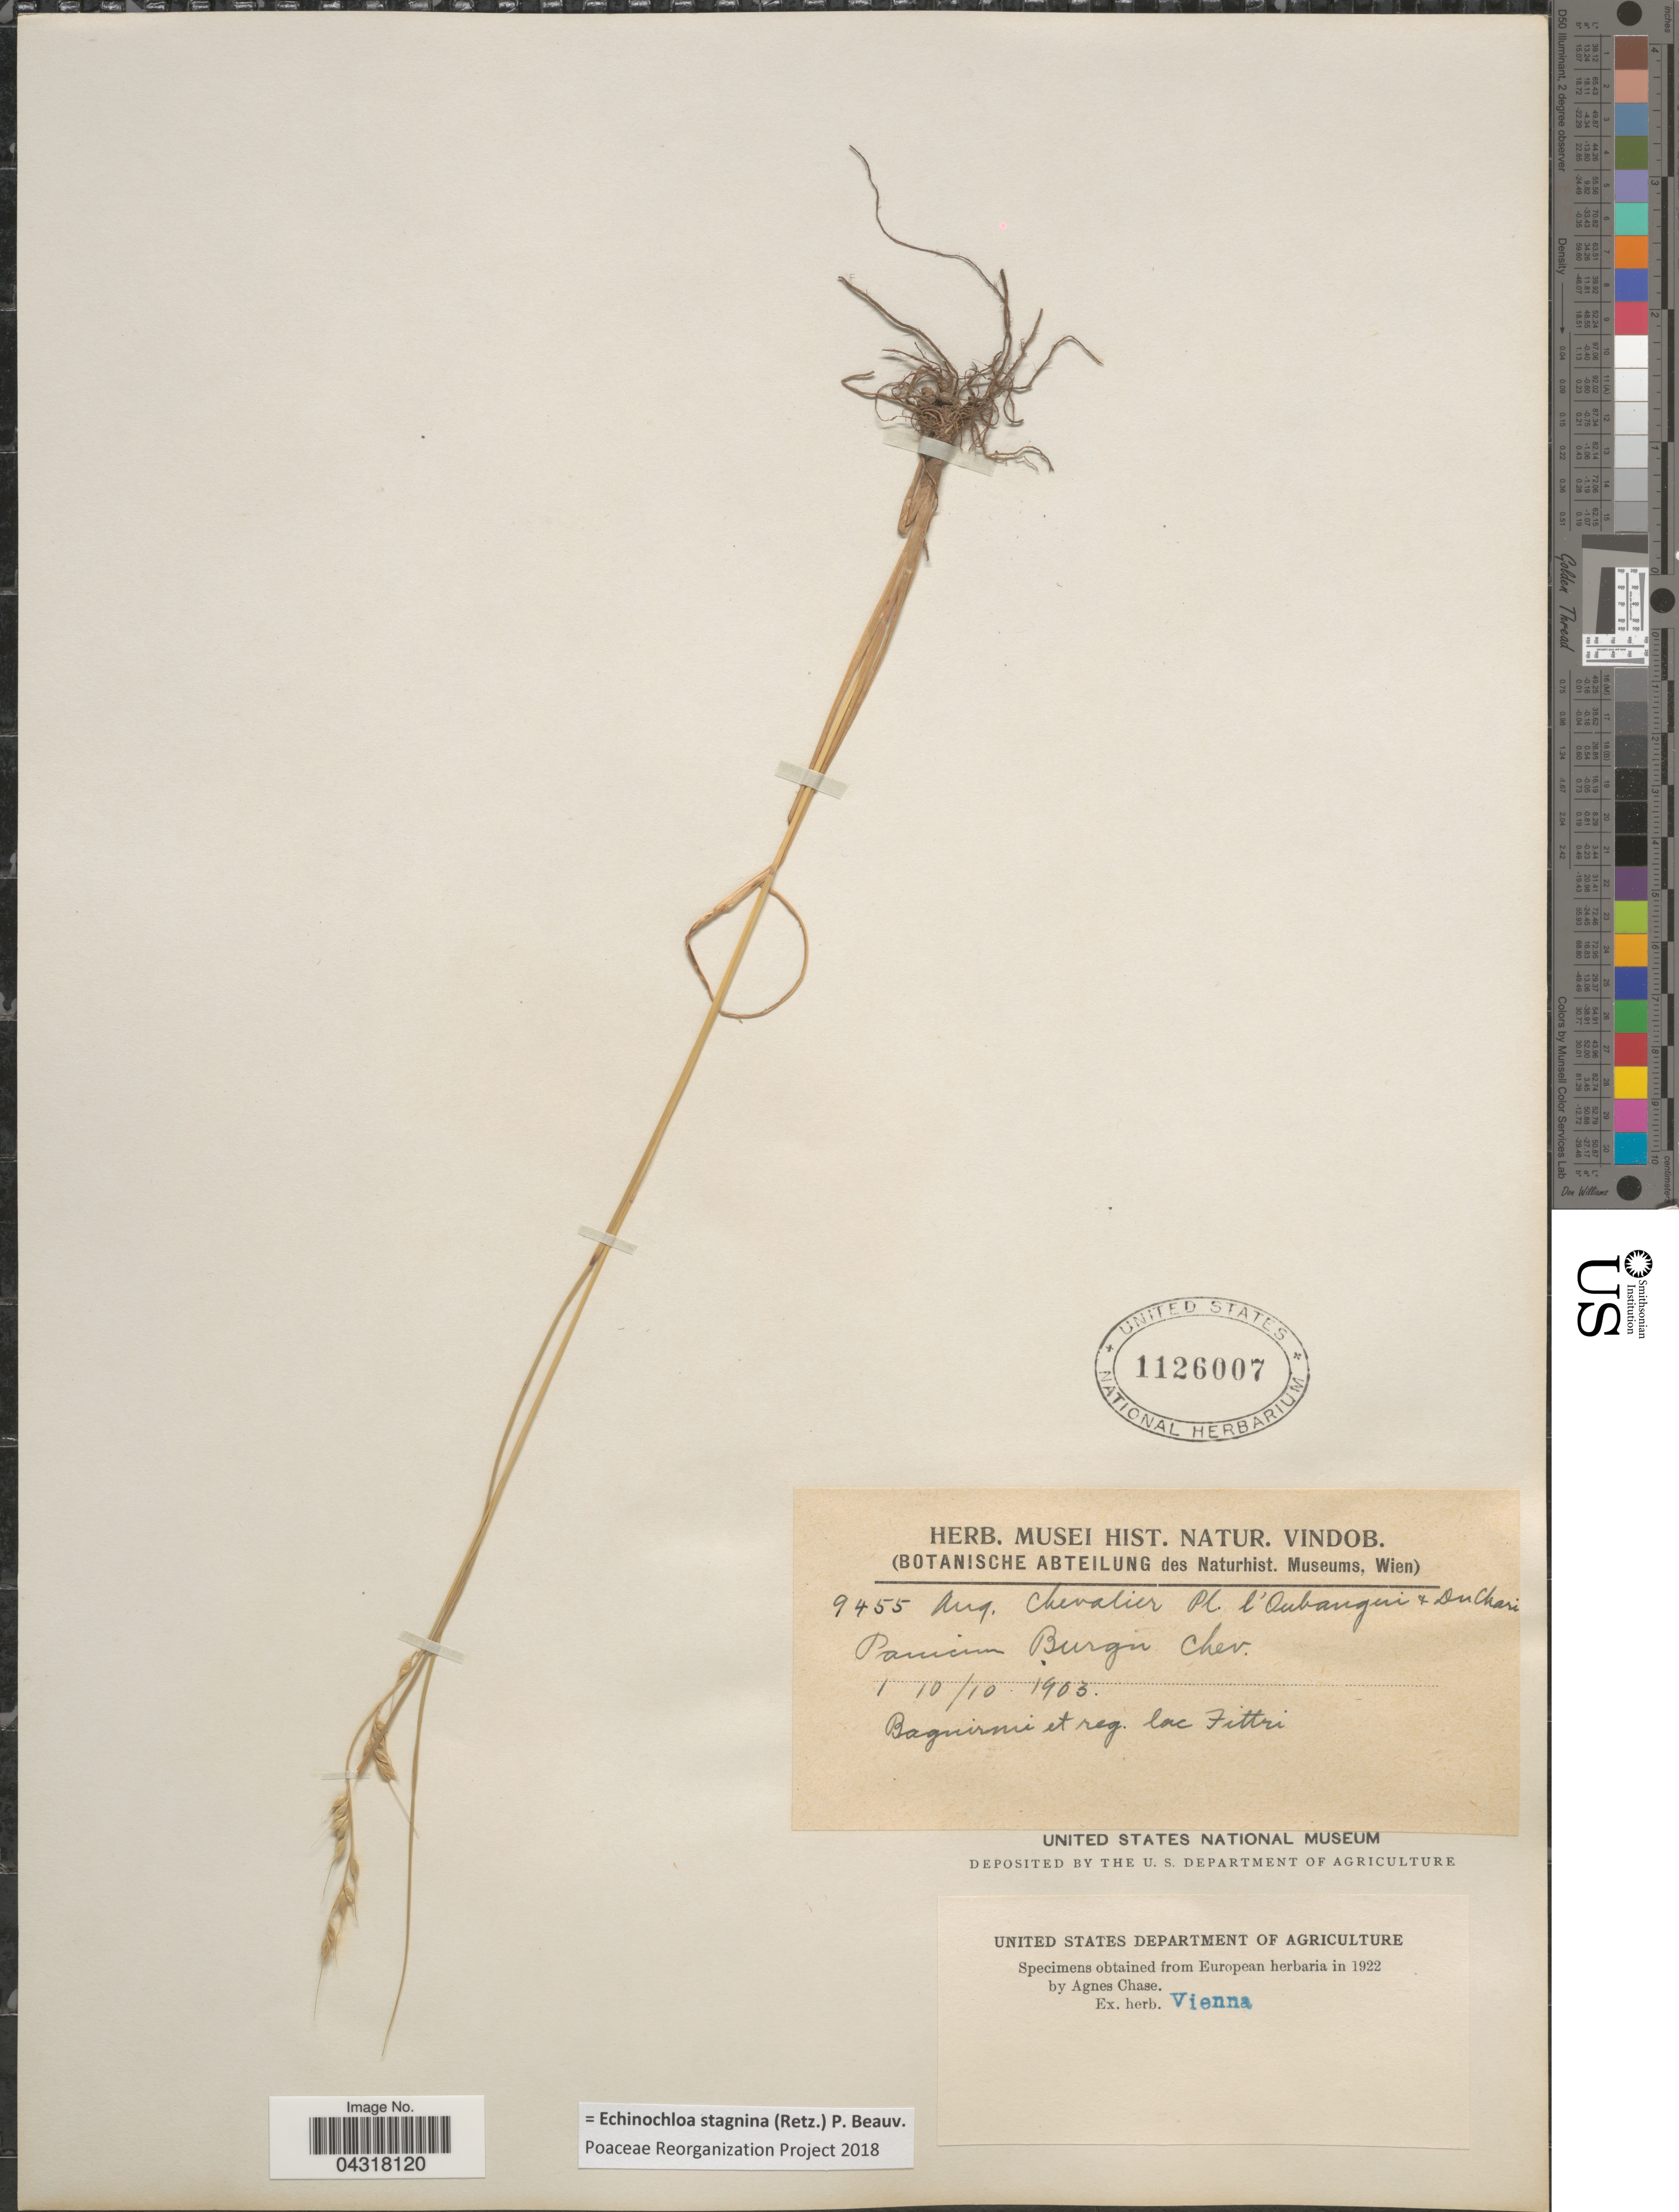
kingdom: Plantae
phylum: Tracheophyta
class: Liliopsida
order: Poales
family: Poaceae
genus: Echinochloa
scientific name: Echinochloa stagnina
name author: (Retz.) P. Beauv.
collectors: A. J. Chevalier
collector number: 9455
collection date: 1903-10-10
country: Chad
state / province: Chari-Baguimi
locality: Oubangui & Du Chari. Baguirmi et reg. lac Fittri. [interpreted]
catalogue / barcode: US 1126007